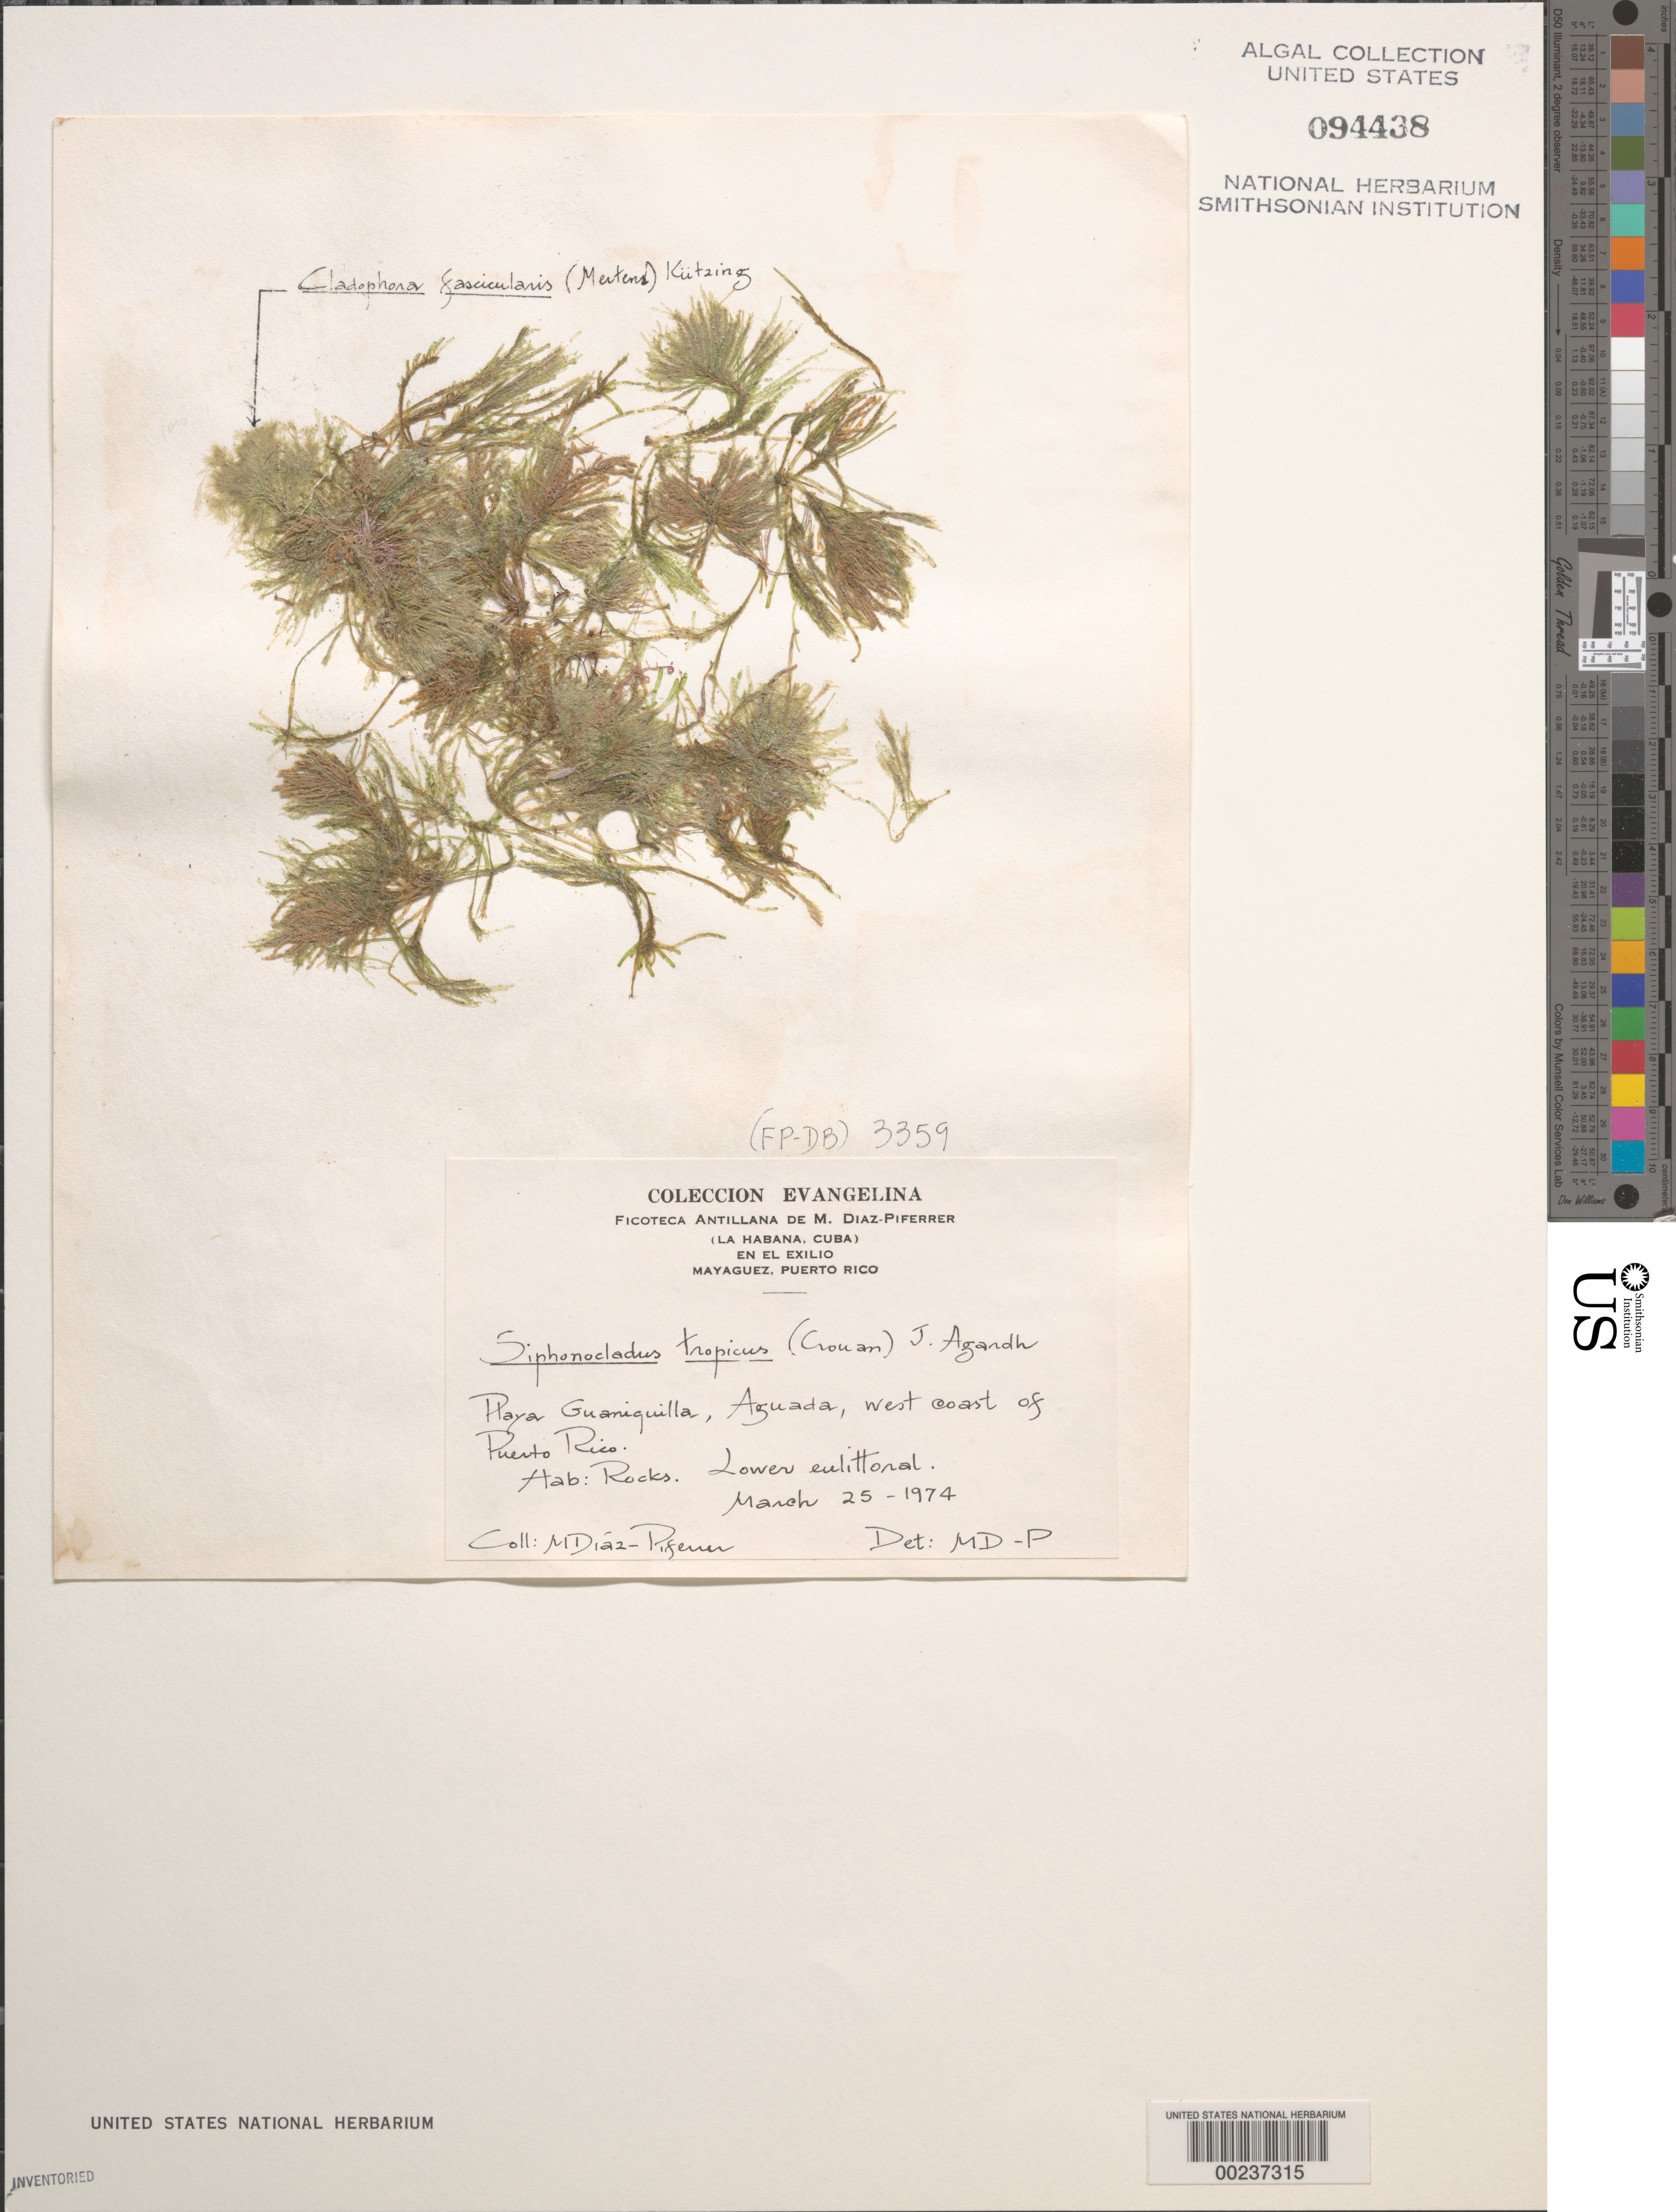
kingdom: Plantae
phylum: Chlorophyta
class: Ulvophyceae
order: Siphonocladales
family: Siphonocladaceae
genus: Siphonocladus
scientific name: Siphonocladus tropicus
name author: (P. Crouan & H. Crouan) J. Agardh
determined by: Diaz-Piferrer, M.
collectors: M. Diaz-Piferrer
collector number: (fp-db) 3359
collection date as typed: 25 Mar 1974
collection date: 1974-03-25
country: Puerto Rico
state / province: Aguada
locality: Playa Guaniquilla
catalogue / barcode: US 94438